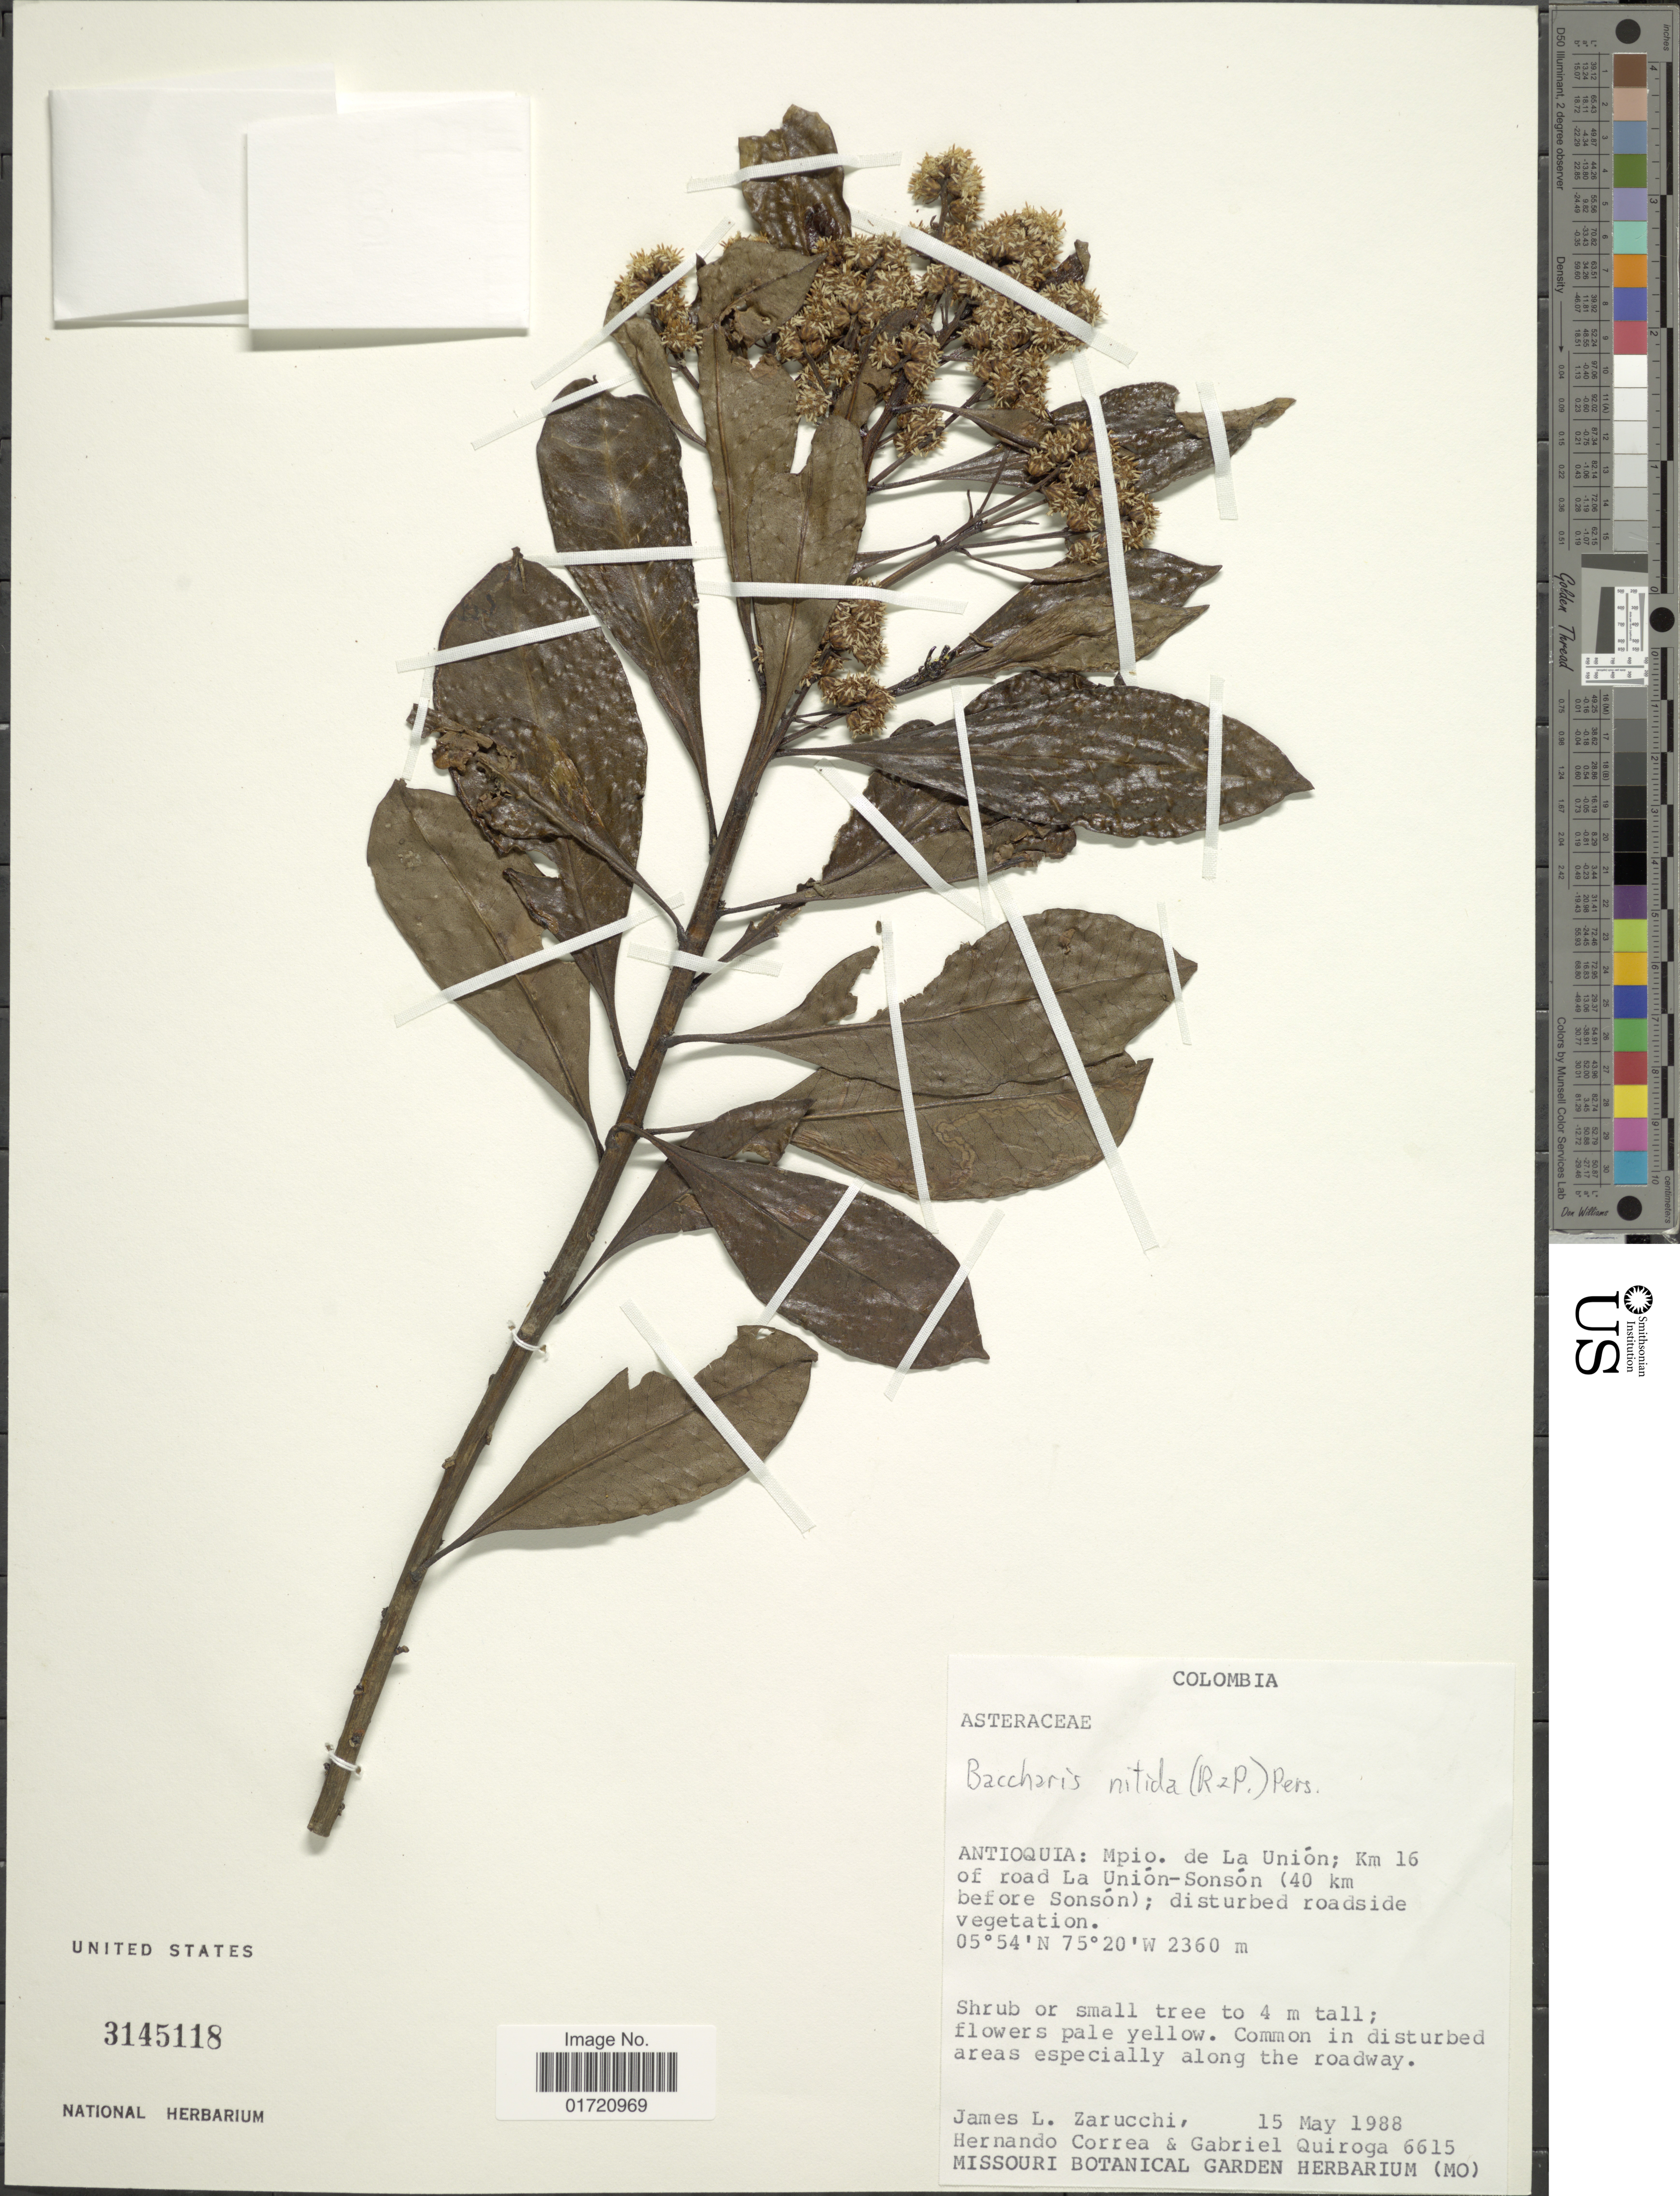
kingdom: Plantae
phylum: Tracheophyta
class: Magnoliopsida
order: Asterales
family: Asteraceae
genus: Baccharis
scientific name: Baccharis nitida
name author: (Ruiz & Pav.) Pers.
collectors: J. L. Zarucchi, H. Correa & G. Quiroga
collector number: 6615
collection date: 1988-05-15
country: Colombia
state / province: Antioquia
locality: Mpio. de La Union, km 16 of road La Union-Sonson (40 km before Sonson)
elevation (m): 2360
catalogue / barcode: US 3145118